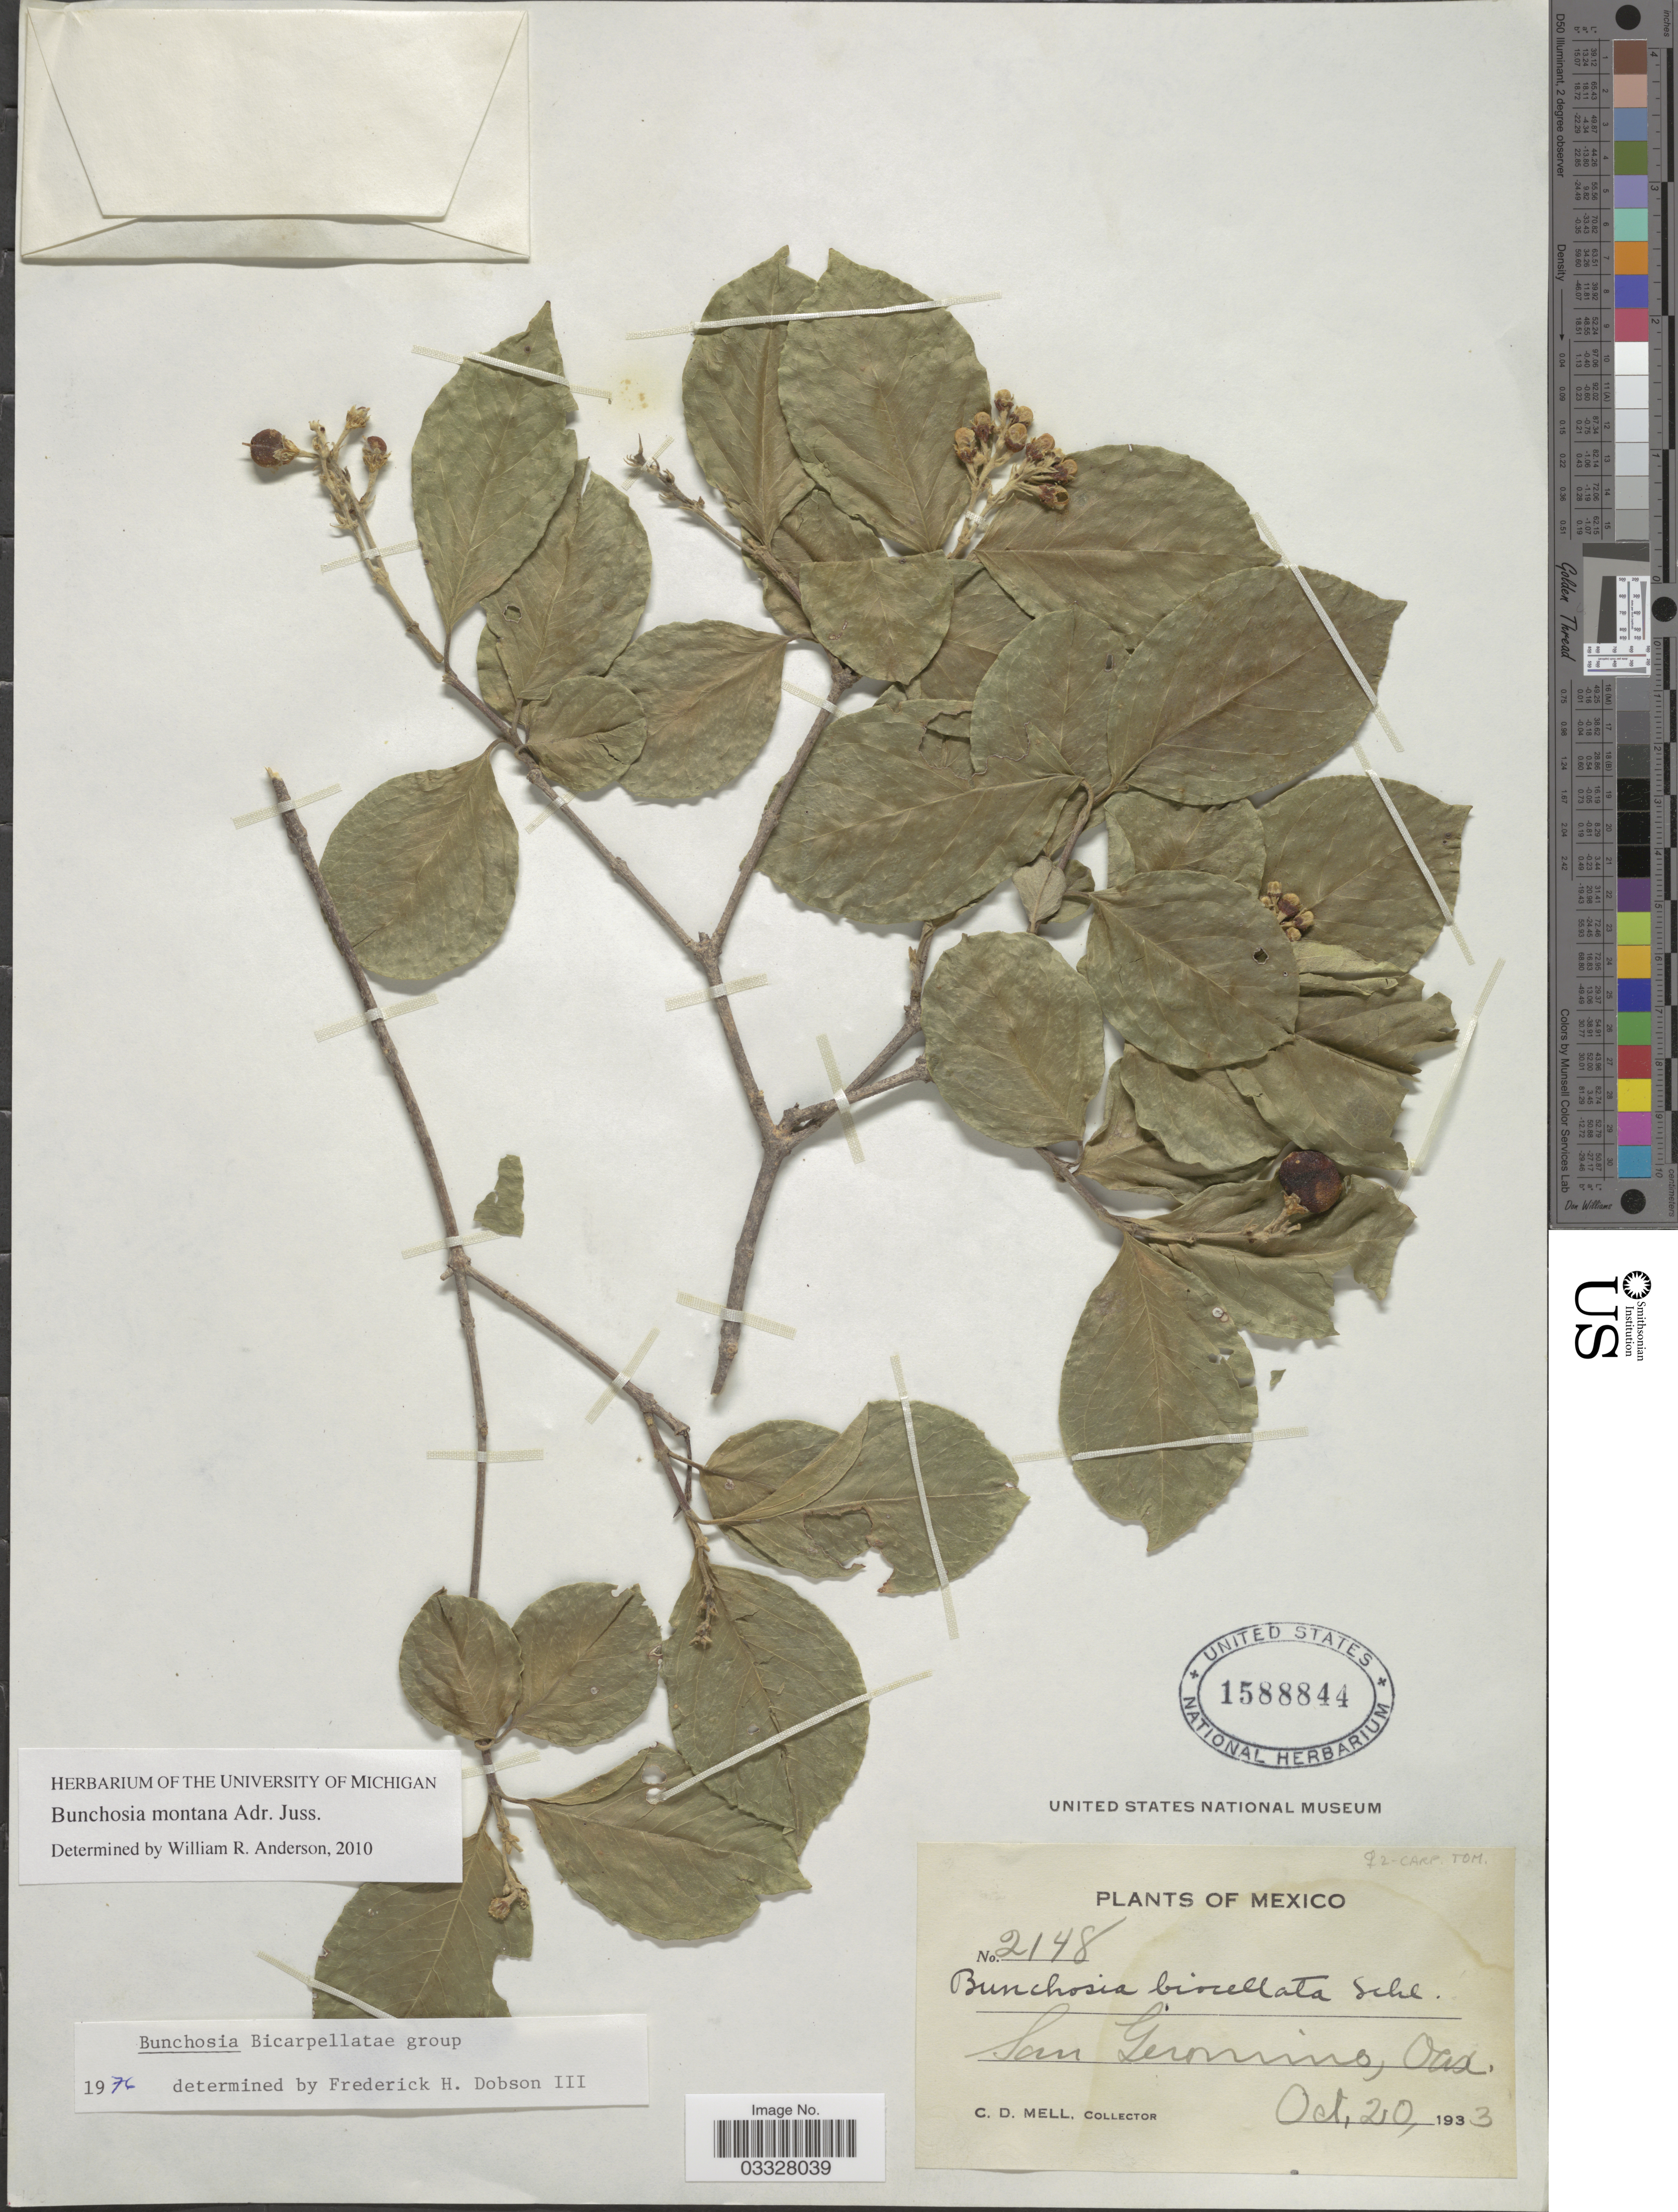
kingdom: Plantae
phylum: Tracheophyta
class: Magnoliopsida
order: Malpighiales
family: Malpighiaceae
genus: Bunchosia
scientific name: Bunchosia montana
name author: A. Juss.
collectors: C. D. Mell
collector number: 2148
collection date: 1933-10-20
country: Mexico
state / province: Oaxaca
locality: San Geromino.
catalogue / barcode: US 1588844